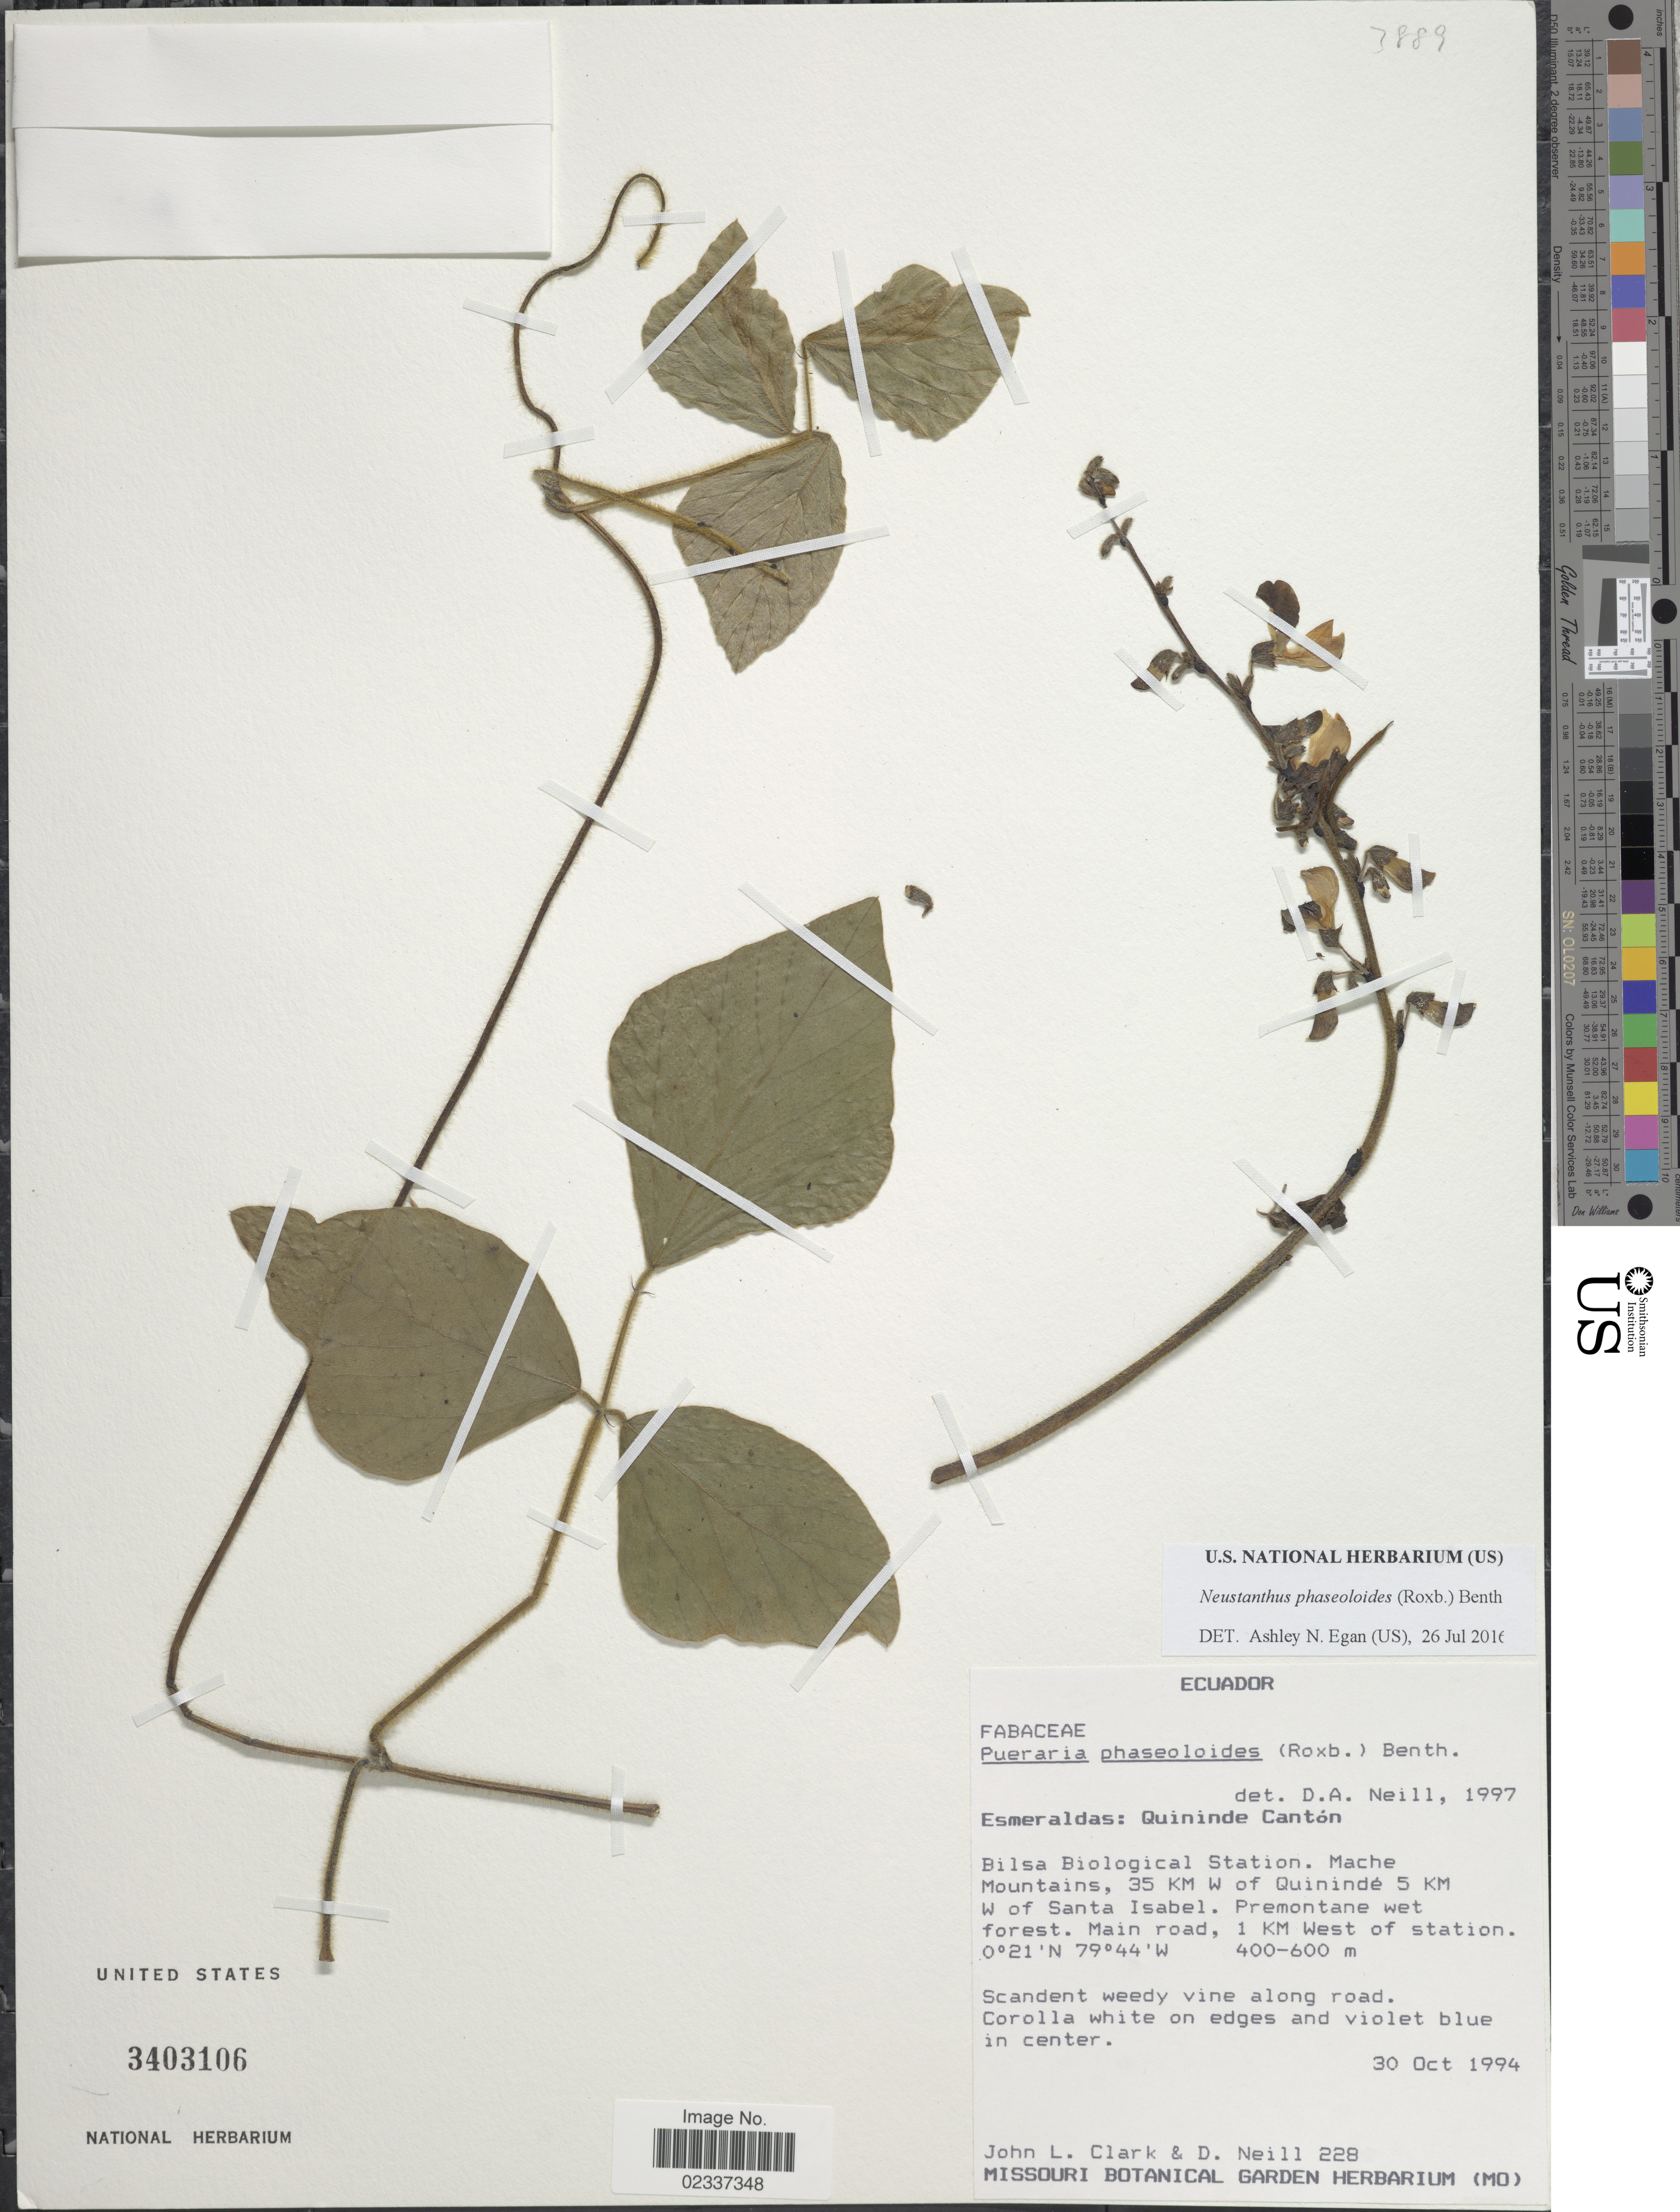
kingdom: Plantae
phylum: Tracheophyta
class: Magnoliopsida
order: Fabales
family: Fabaceae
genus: Neustanthus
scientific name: Neustanthus phaseoloides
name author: (Roxb.) Benth.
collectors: J. L. Clark & D. Neill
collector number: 228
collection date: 1994-10-30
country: Ecuador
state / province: Esmeraldas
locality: Esmeraldas: Quininde Canton, Bilsa Biological Station, Mache Mountains, 35 km W of Quininde 5 km W of Santa Isabel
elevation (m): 400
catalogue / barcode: US 3403106